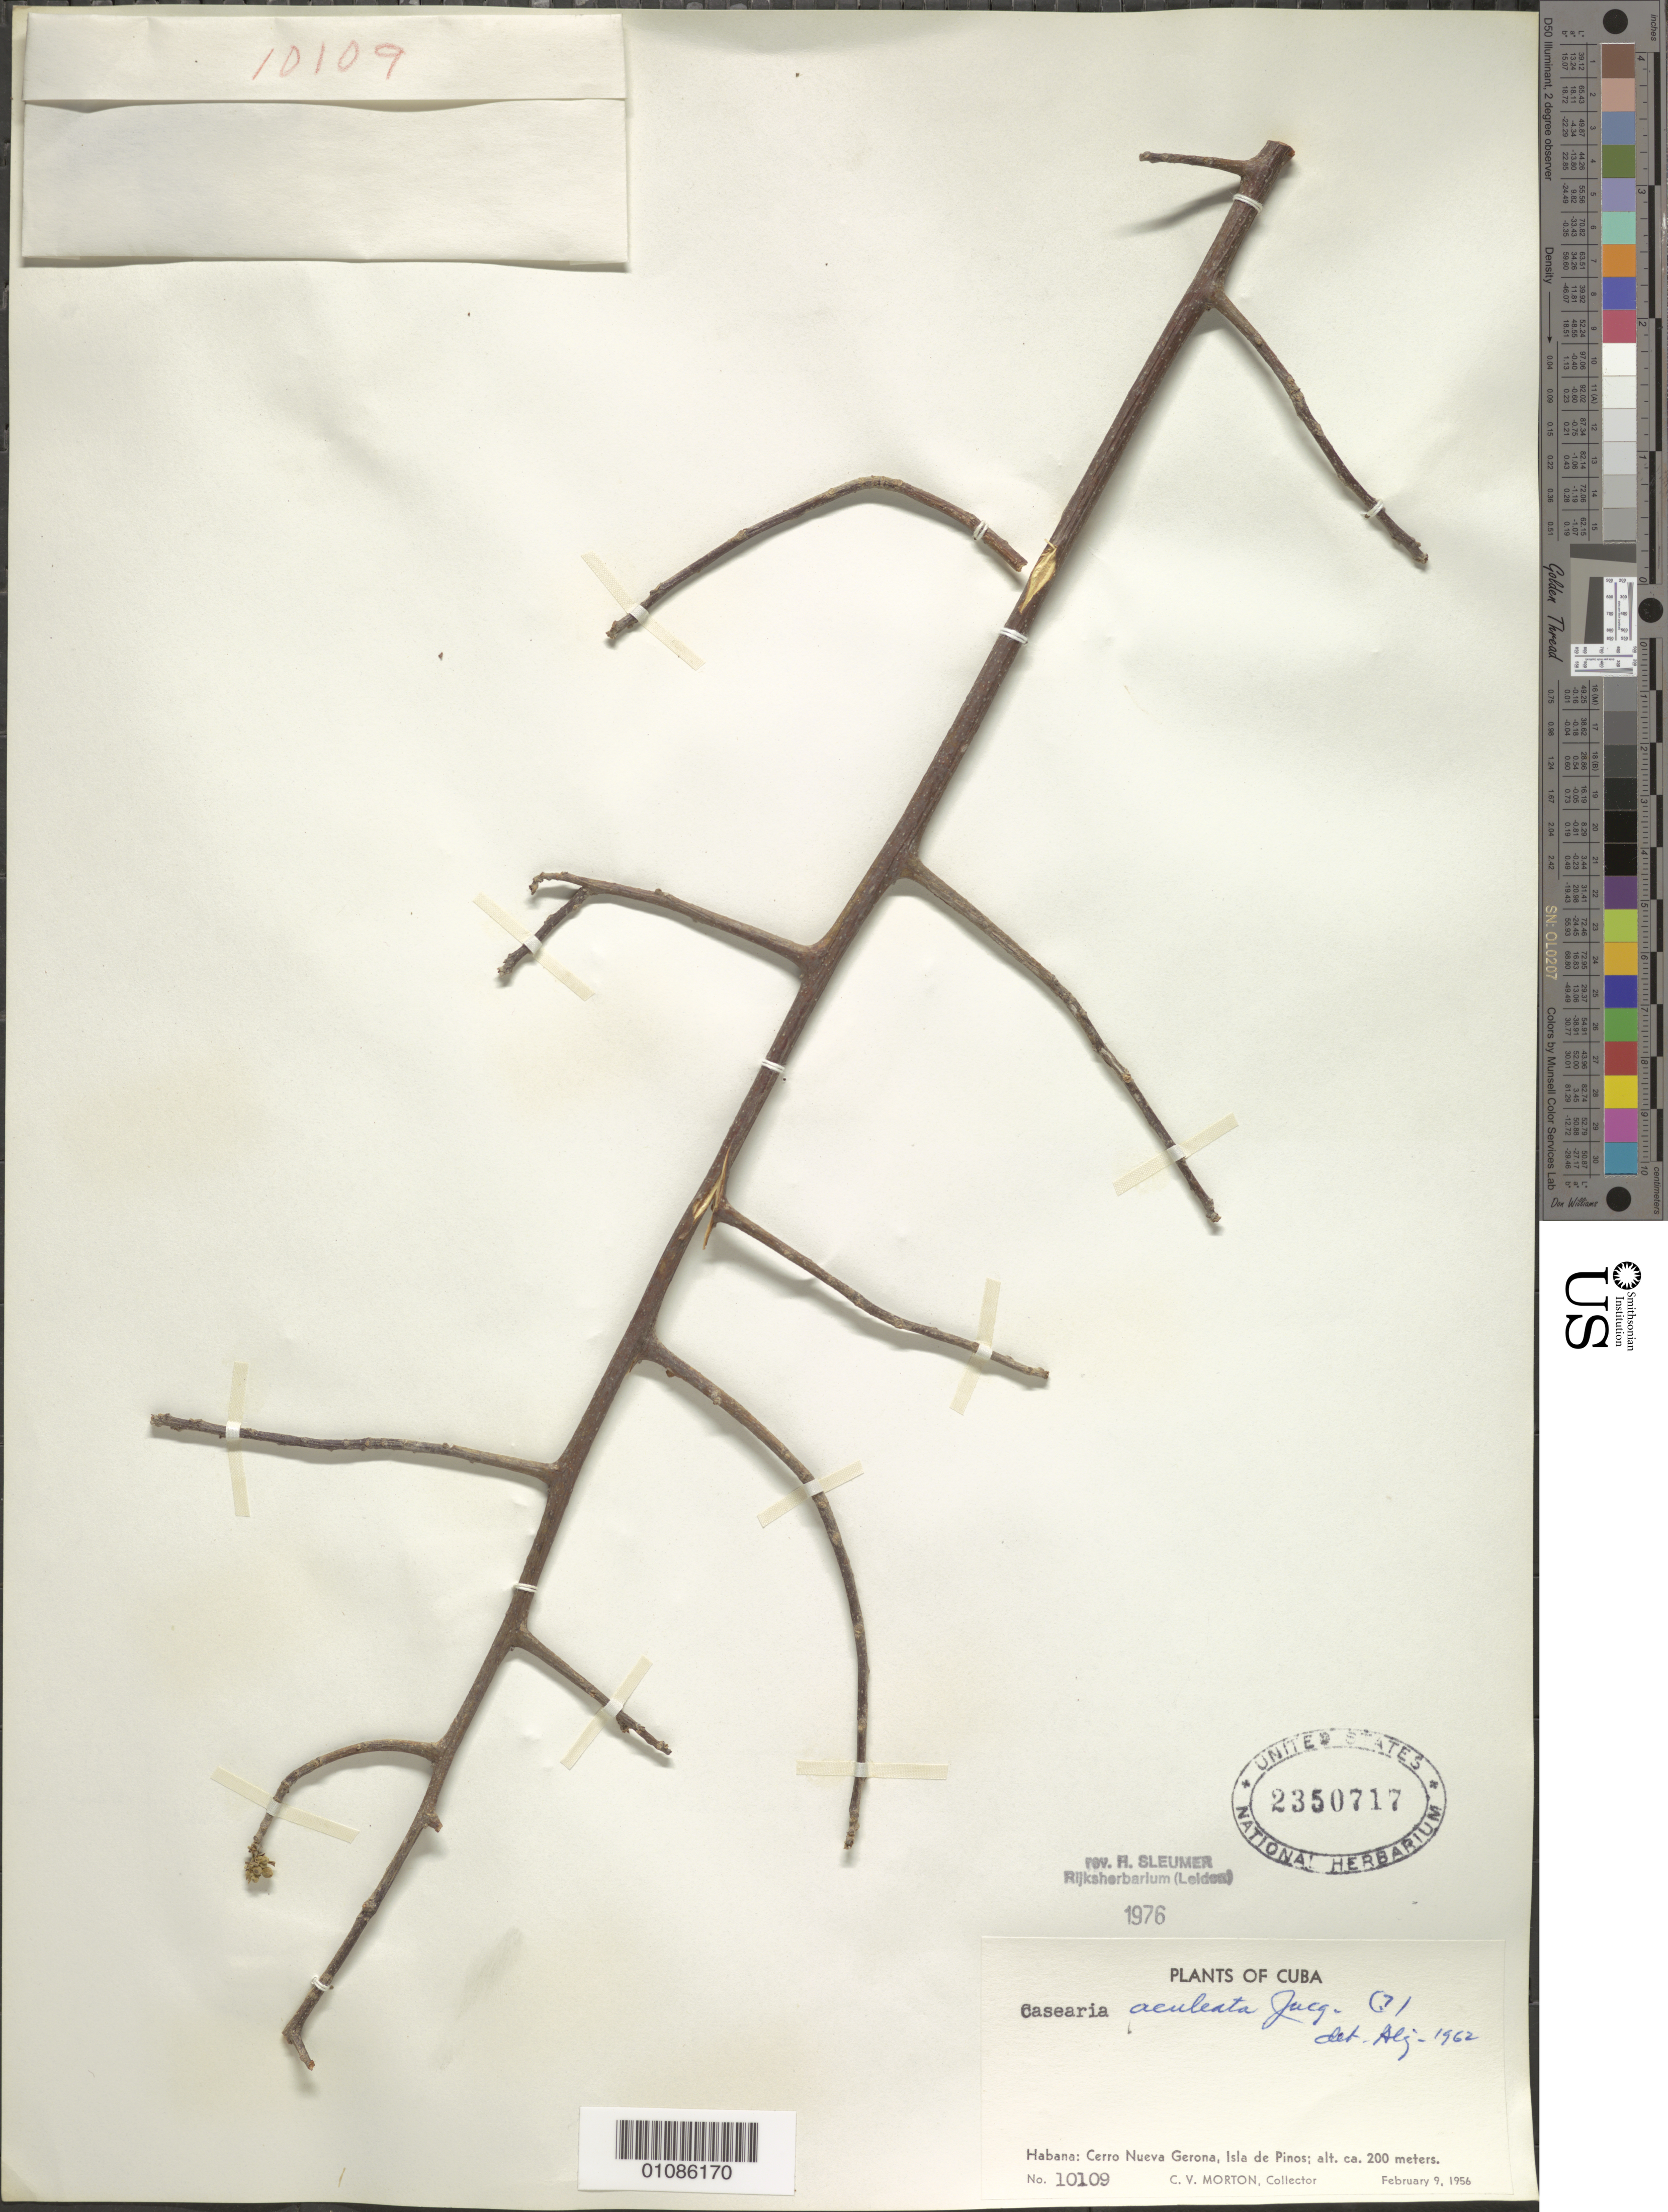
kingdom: Plantae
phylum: Tracheophyta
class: Magnoliopsida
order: Malpighiales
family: Salicaceae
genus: Casearia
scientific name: Casearia aculeata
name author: Jacq.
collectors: C. V. Morton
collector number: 10109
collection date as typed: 09 Feb 1956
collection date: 1956-02-09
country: Cuba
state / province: La Habana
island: Cuba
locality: La Habana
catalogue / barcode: US 2350717